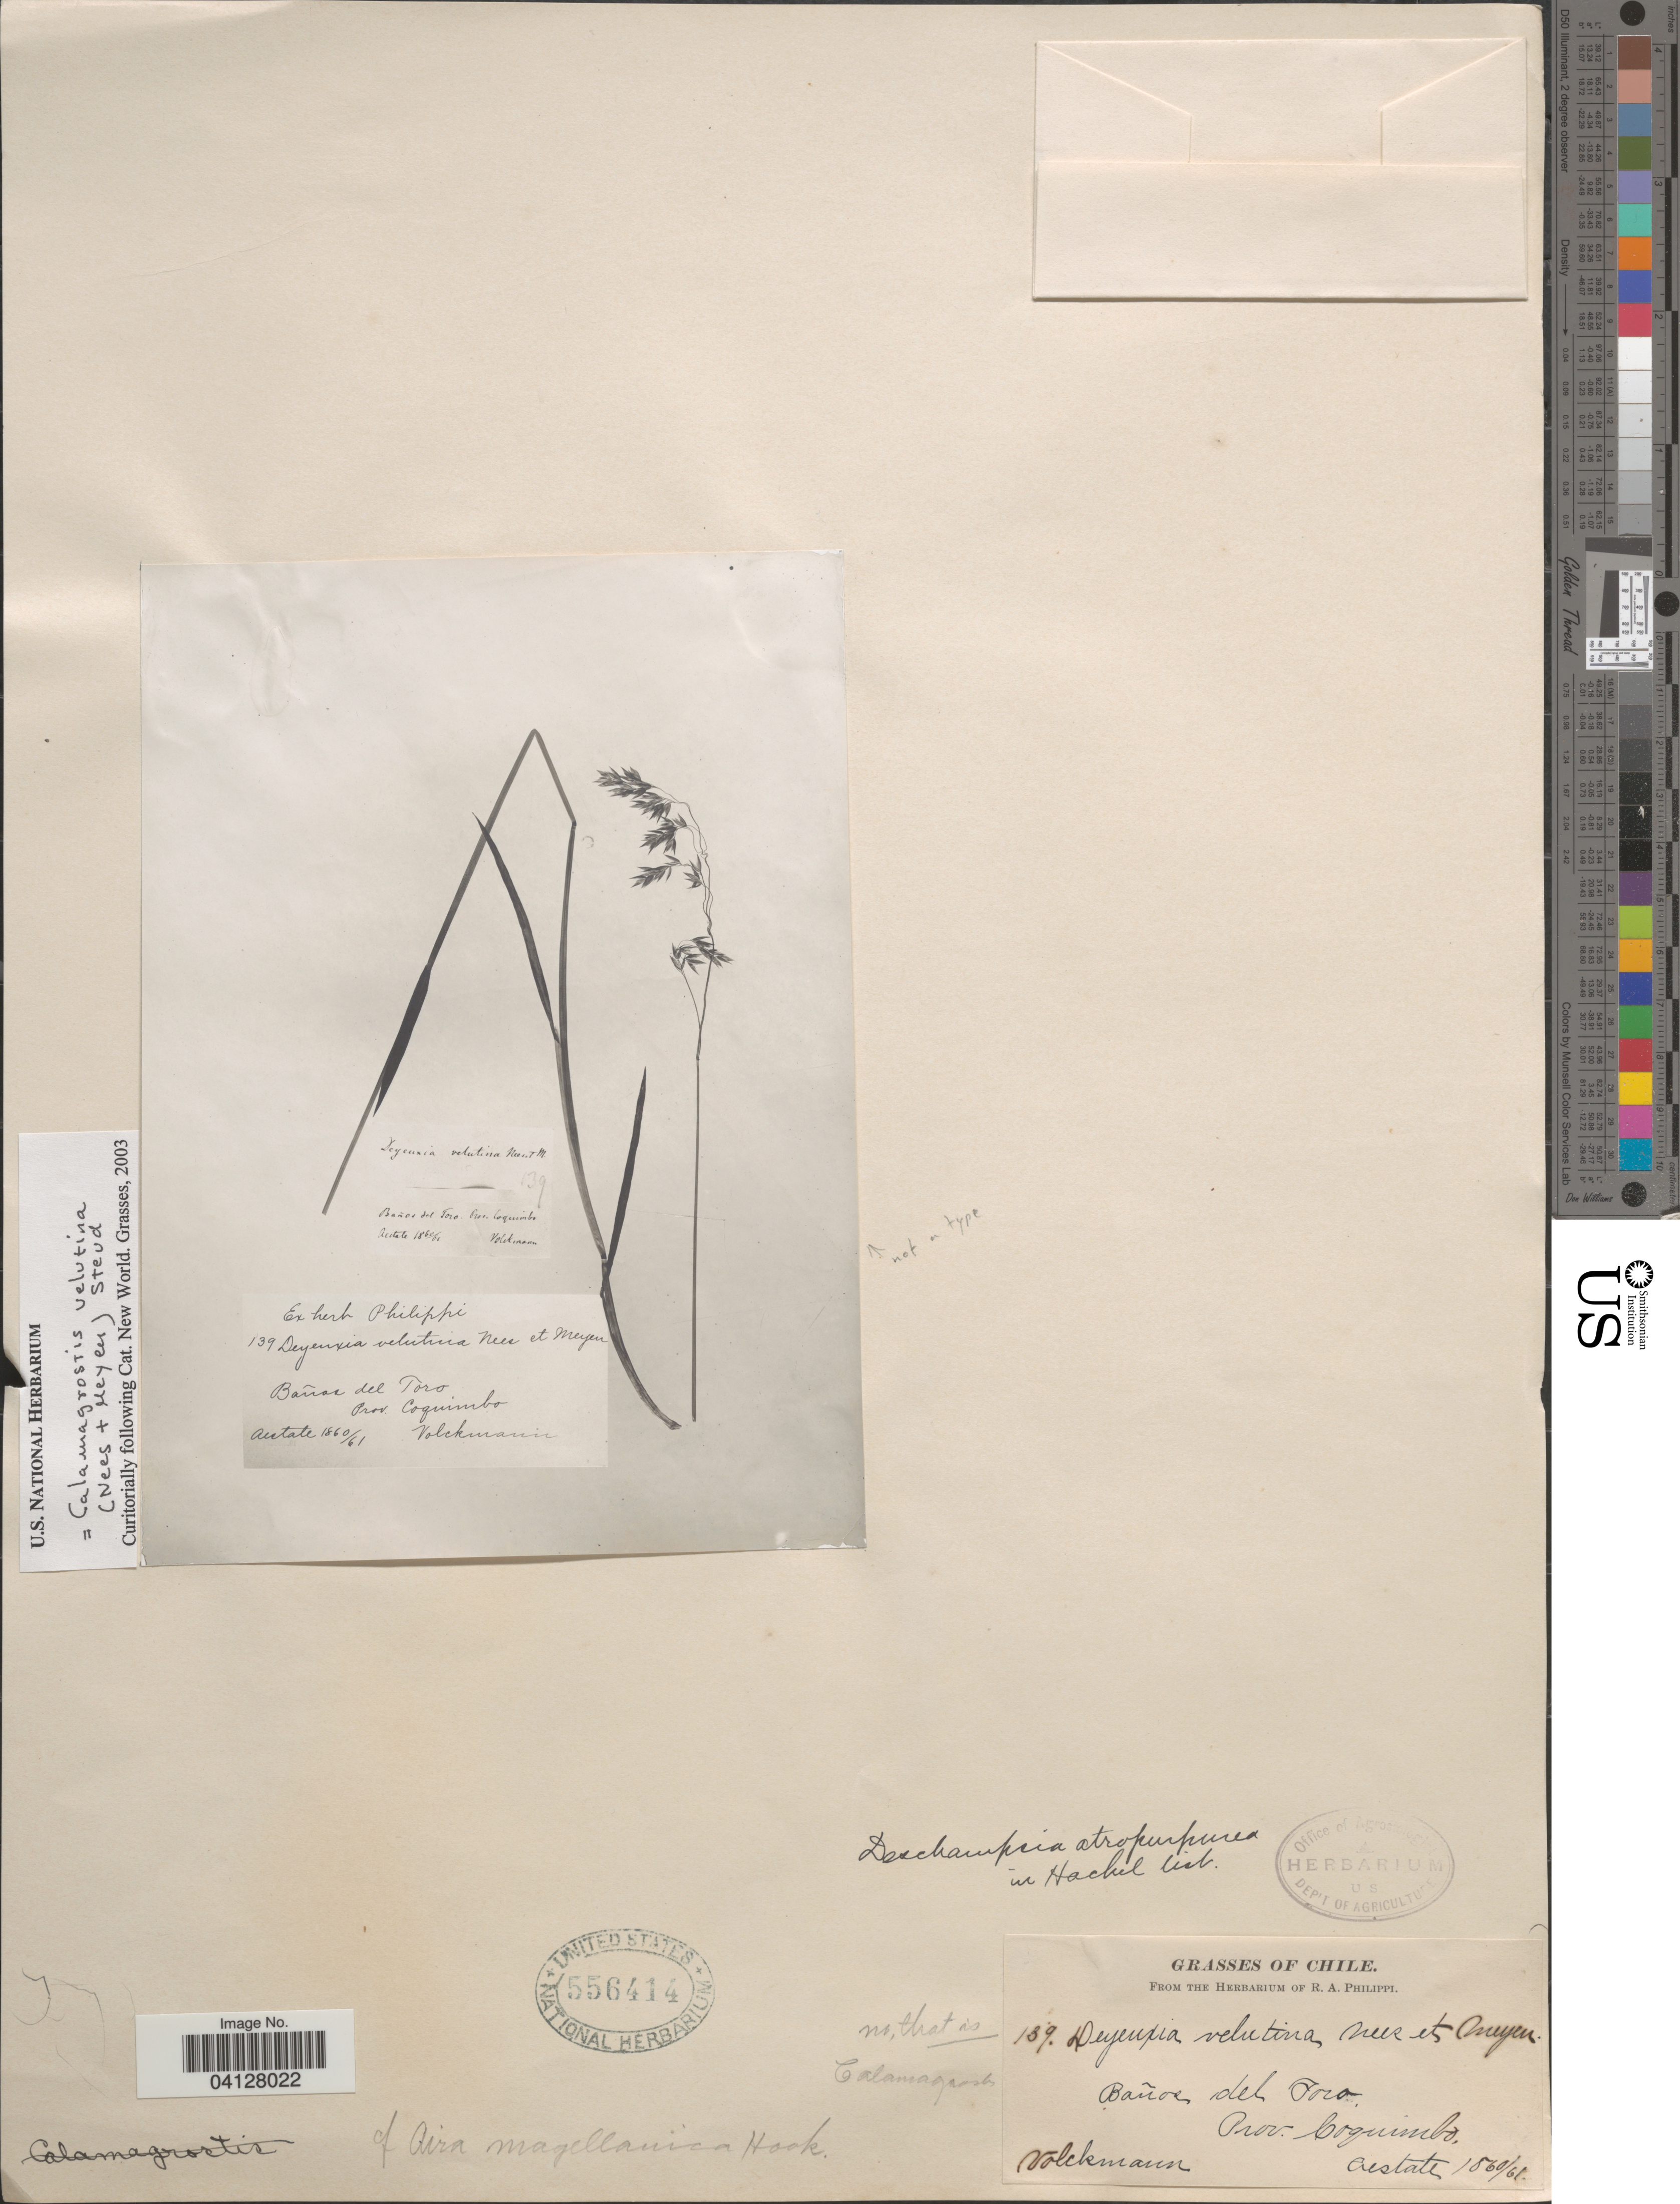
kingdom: Plantae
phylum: Tracheophyta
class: Liliopsida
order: Poales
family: Poaceae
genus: Calamagrostis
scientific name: Calamagrostis velutina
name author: (Nees & Meyen) Steud.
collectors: Volckmann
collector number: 139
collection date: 1860/1861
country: Chile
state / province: Coquimbo (IV)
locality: Baños del Toro.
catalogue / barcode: US 556414